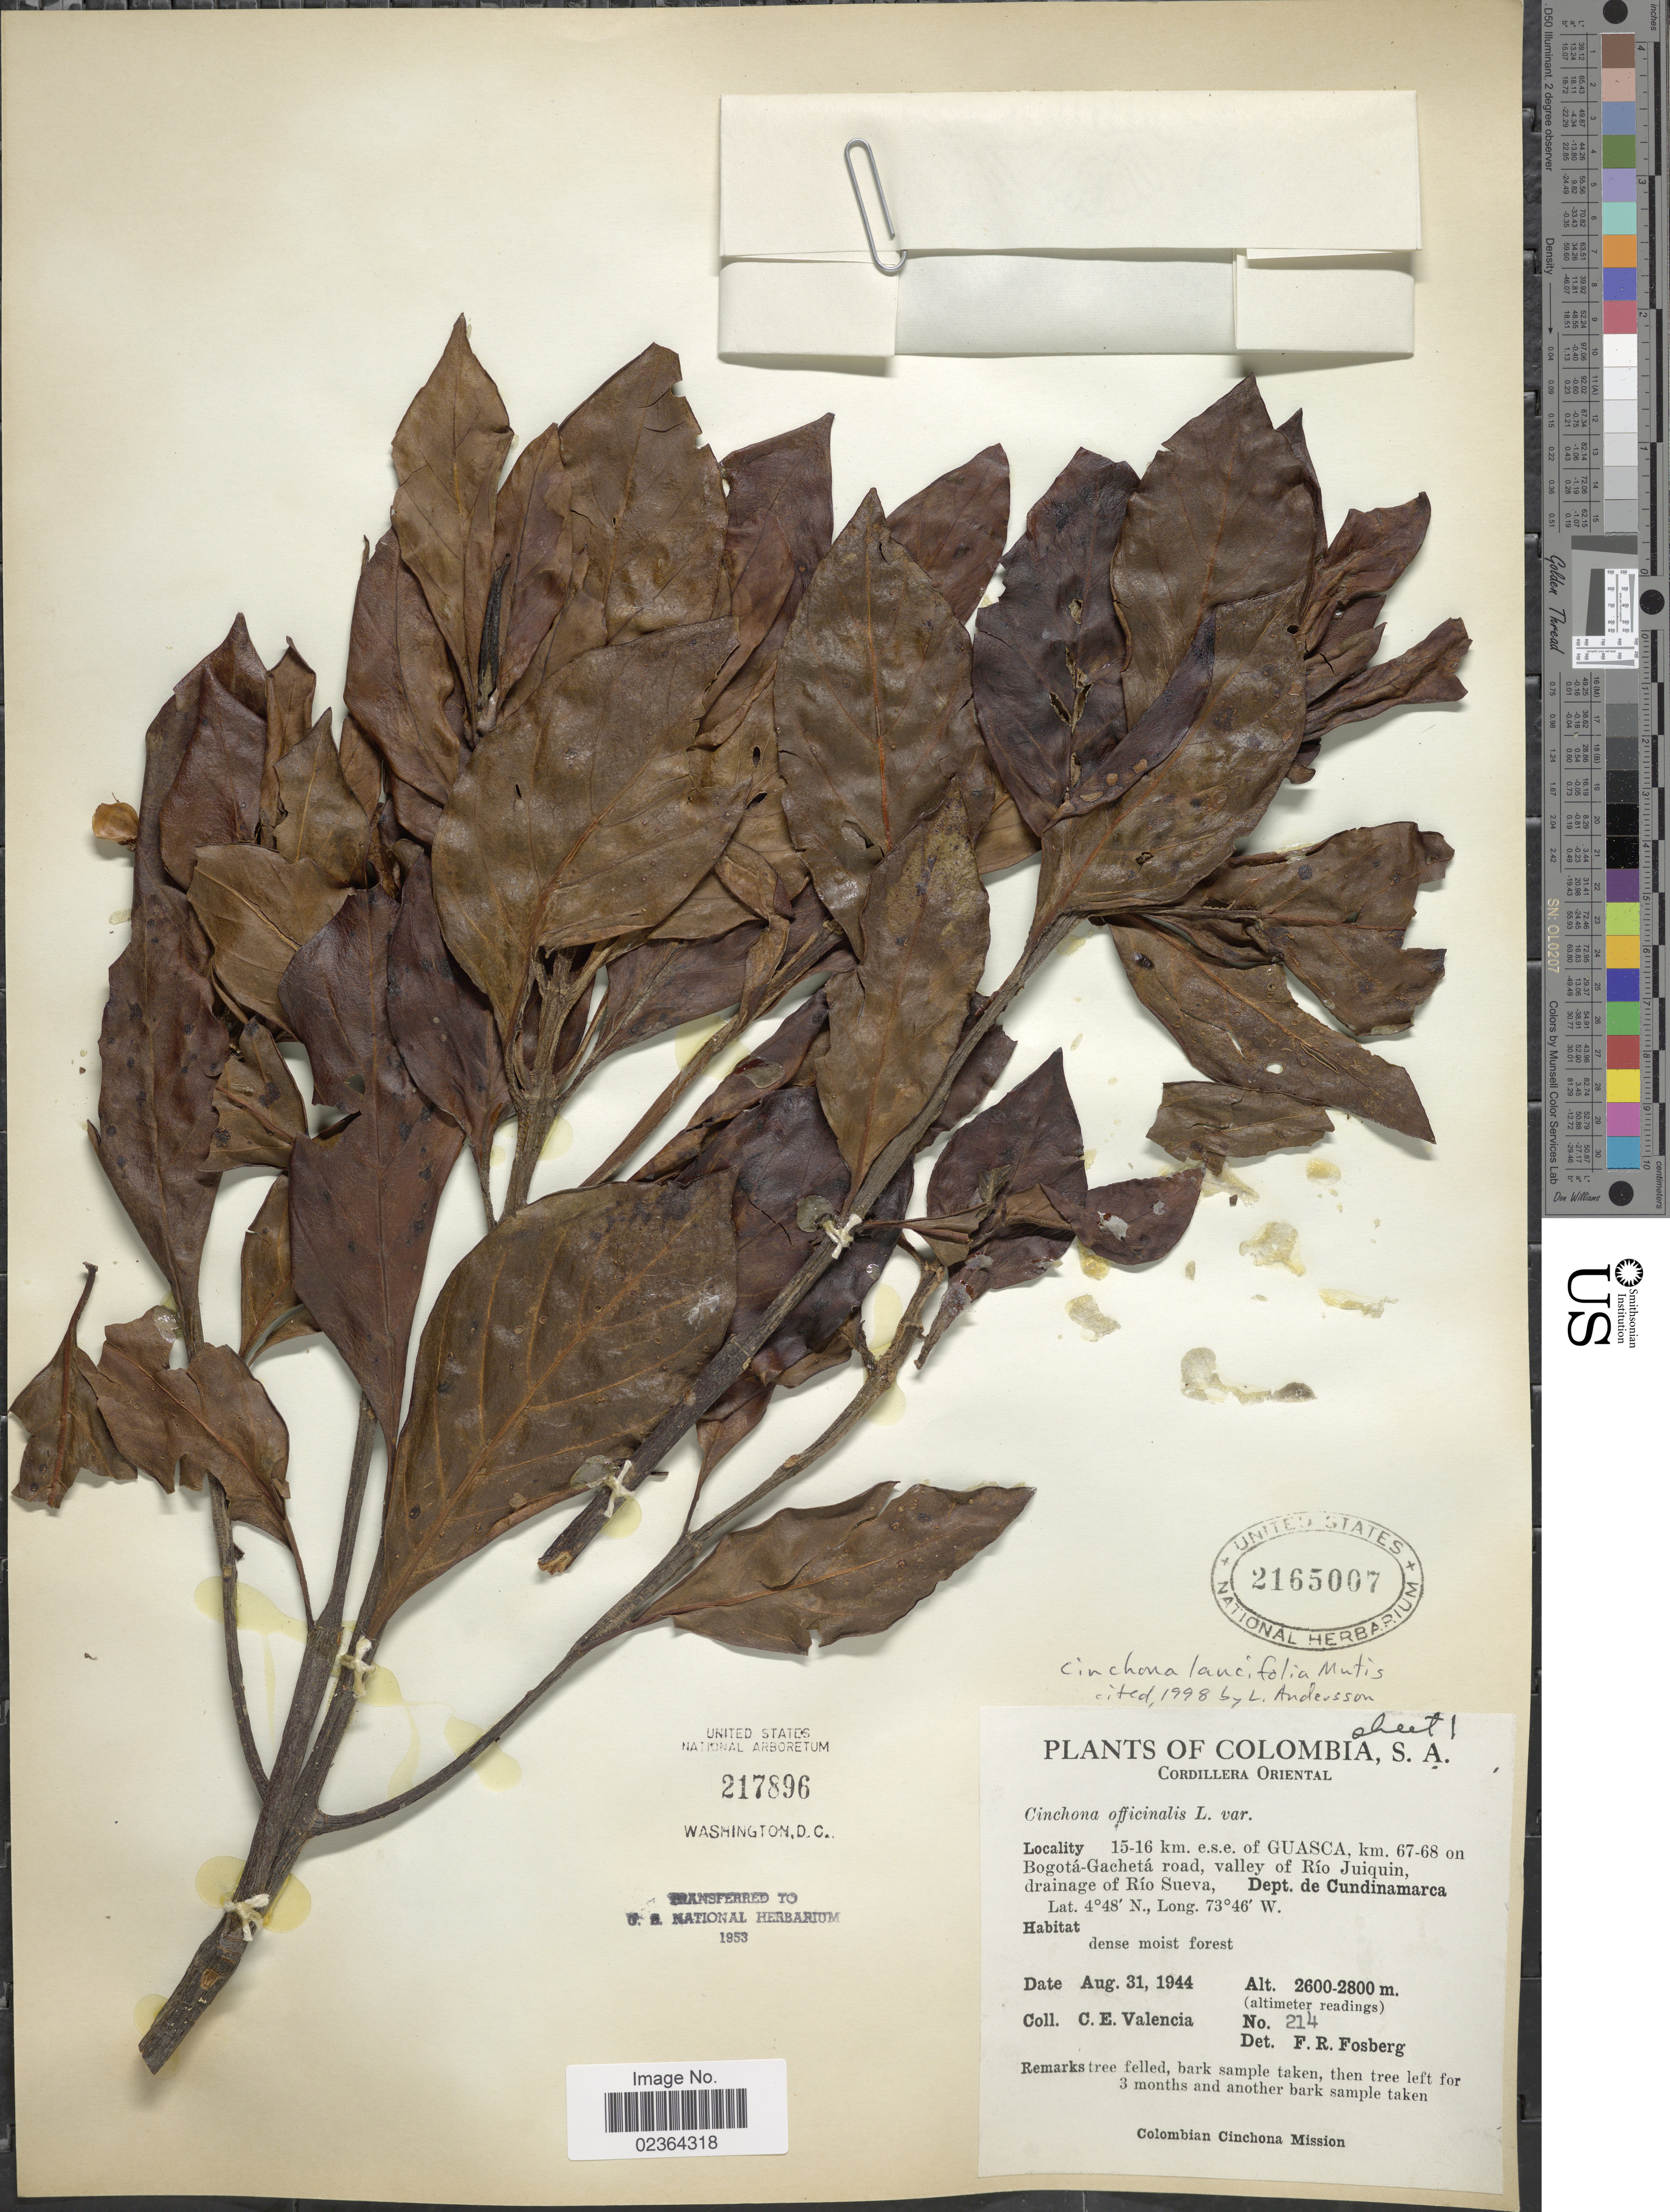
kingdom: Plantae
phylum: Tracheophyta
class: Magnoliopsida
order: Gentianales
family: Rubiaceae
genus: Cinchona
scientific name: Cinchona lancifolia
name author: Mutis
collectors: C. Valencia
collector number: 214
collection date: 1944-08-31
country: Colombia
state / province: Cundinamarca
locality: Cordillera Oriental, 15-16 km e.s.e. of Guasca, km. 67-68 on Bogota-Gacheta road, valley of rio Juiguim, drainage of Rio Sueva, Dept. de Cundinamarca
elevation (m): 2600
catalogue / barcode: US 2165007